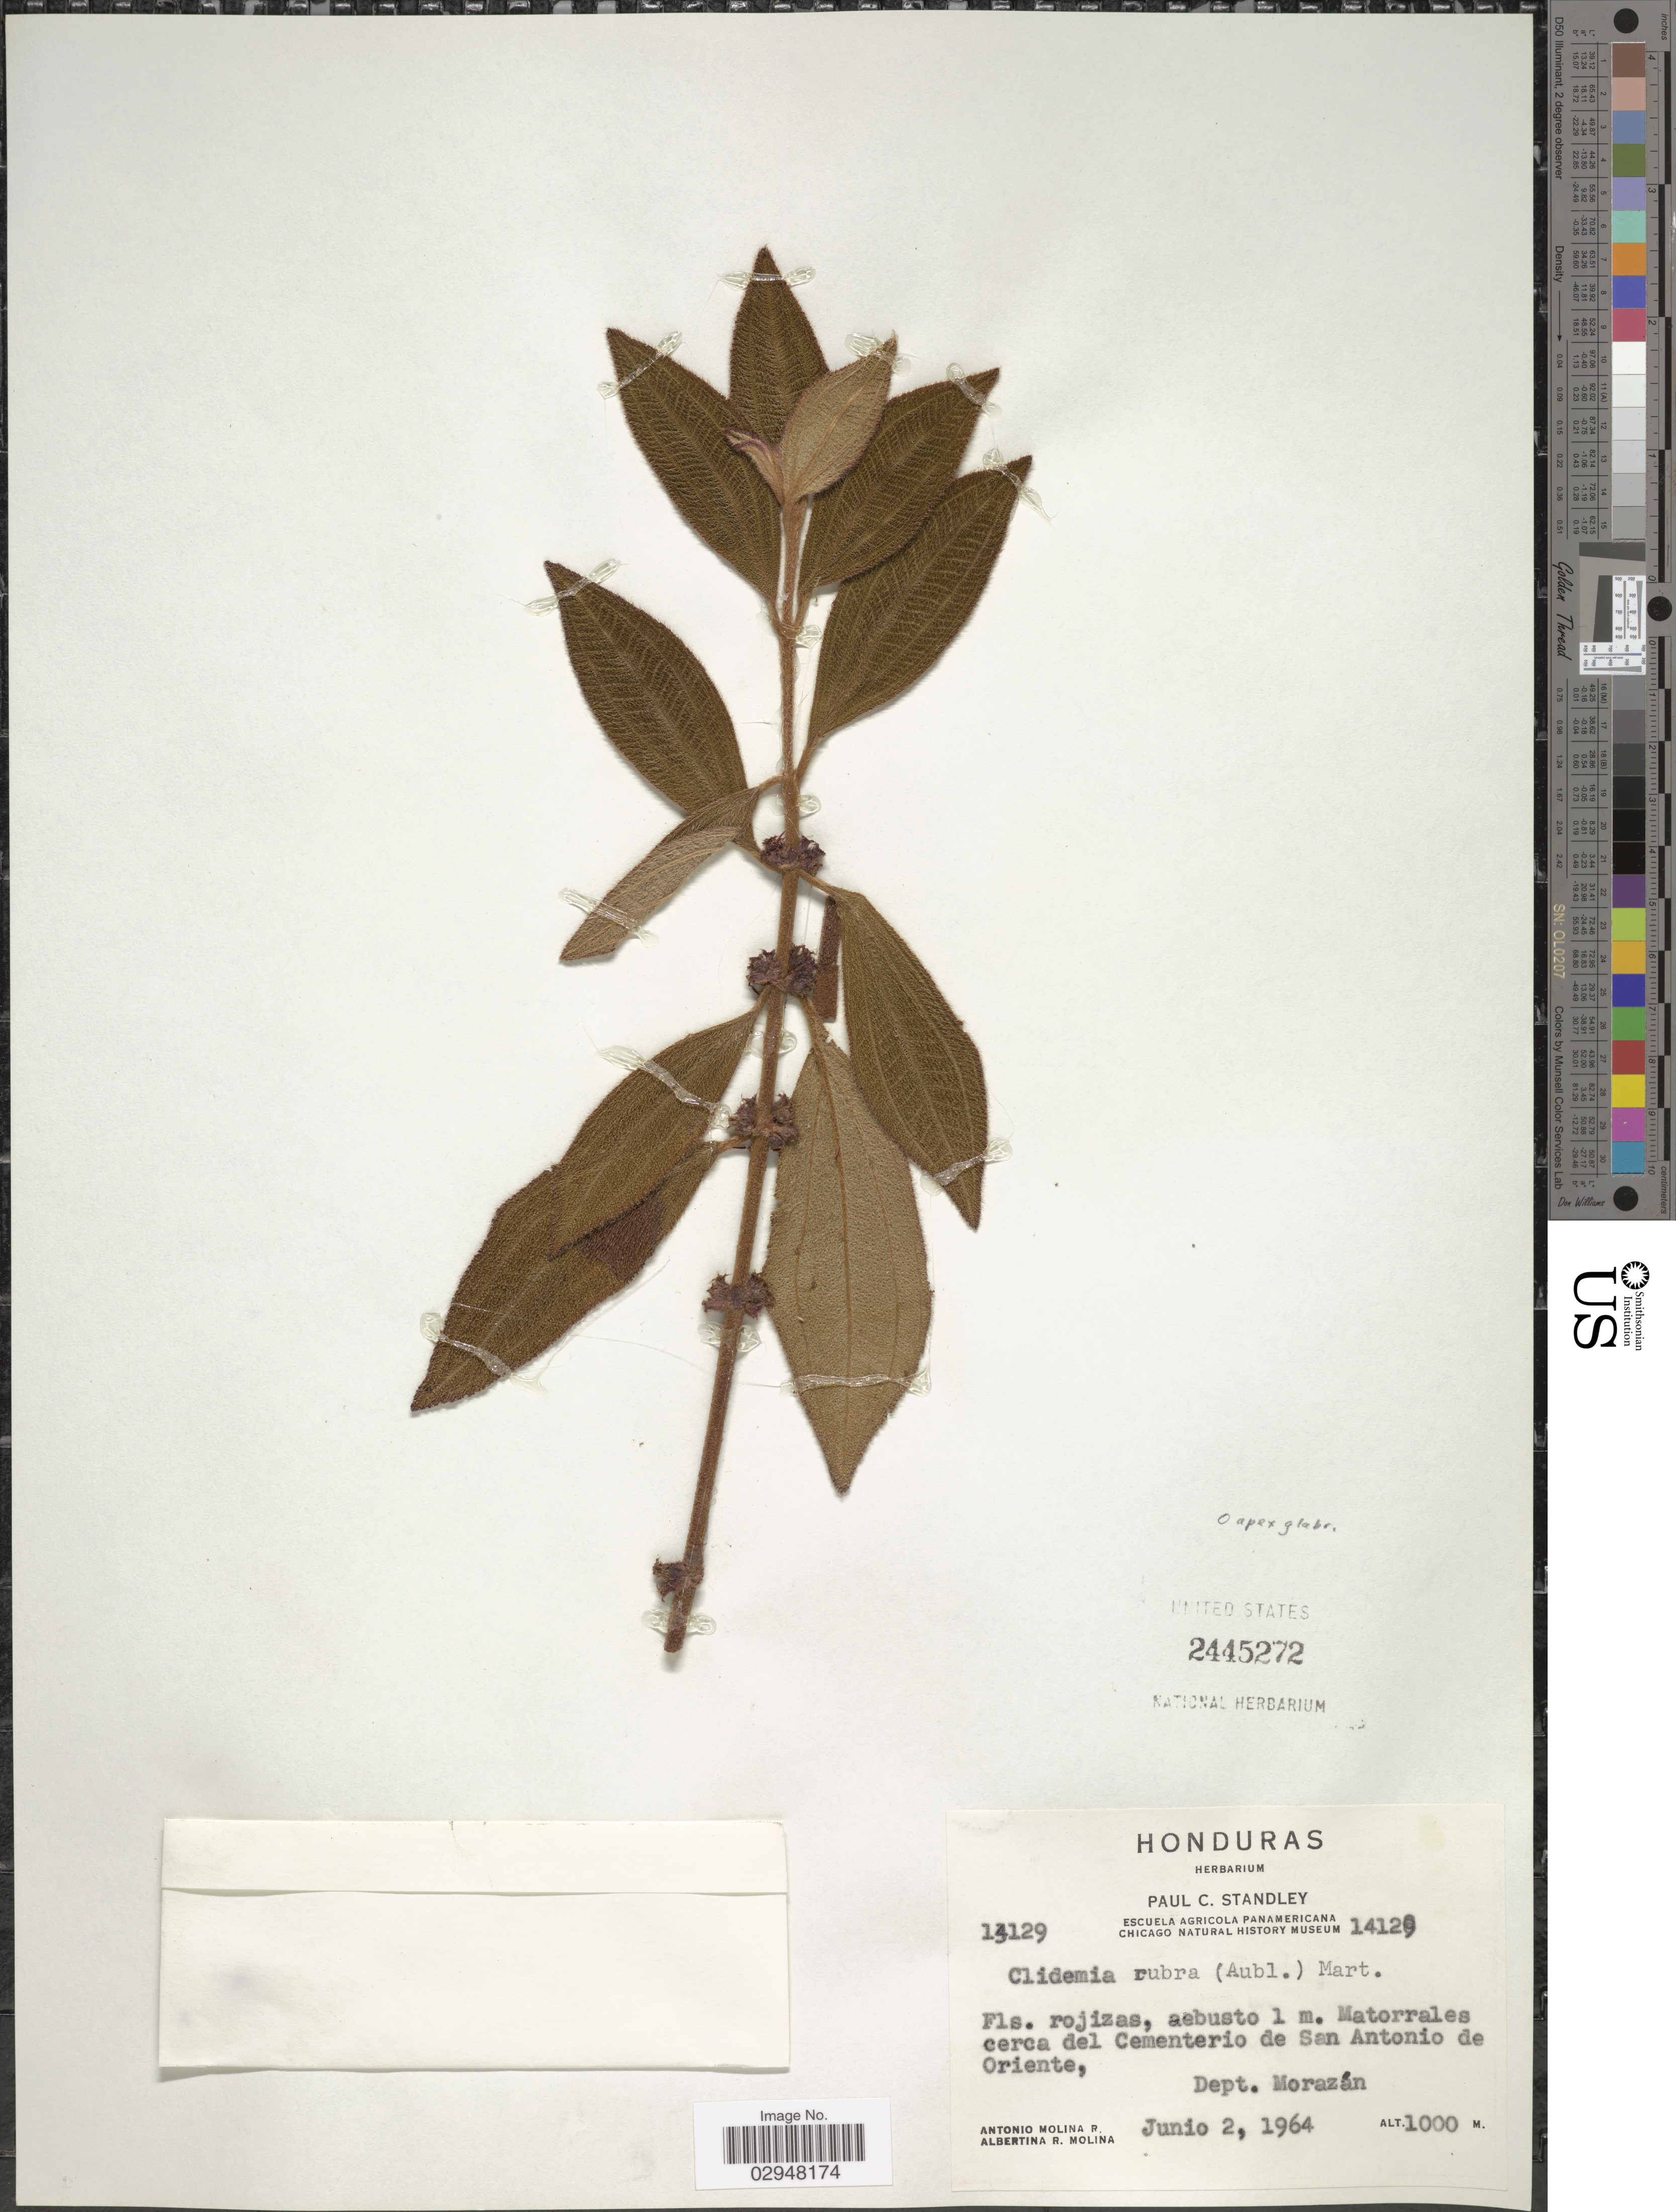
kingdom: Plantae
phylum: Tracheophyta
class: Magnoliopsida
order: Myrtales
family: Melastomataceae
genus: Clidemia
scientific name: Clidemia rubra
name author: (Aubl.) Mart.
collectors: A. Molina R. & A. R. Molina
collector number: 14129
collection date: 1964-06-02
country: Honduras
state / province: Fco. Morazán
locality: Matorrales cerca del Cementerio de San Antonio de Oriente, Dept. Morazán.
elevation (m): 1000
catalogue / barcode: US 2445272